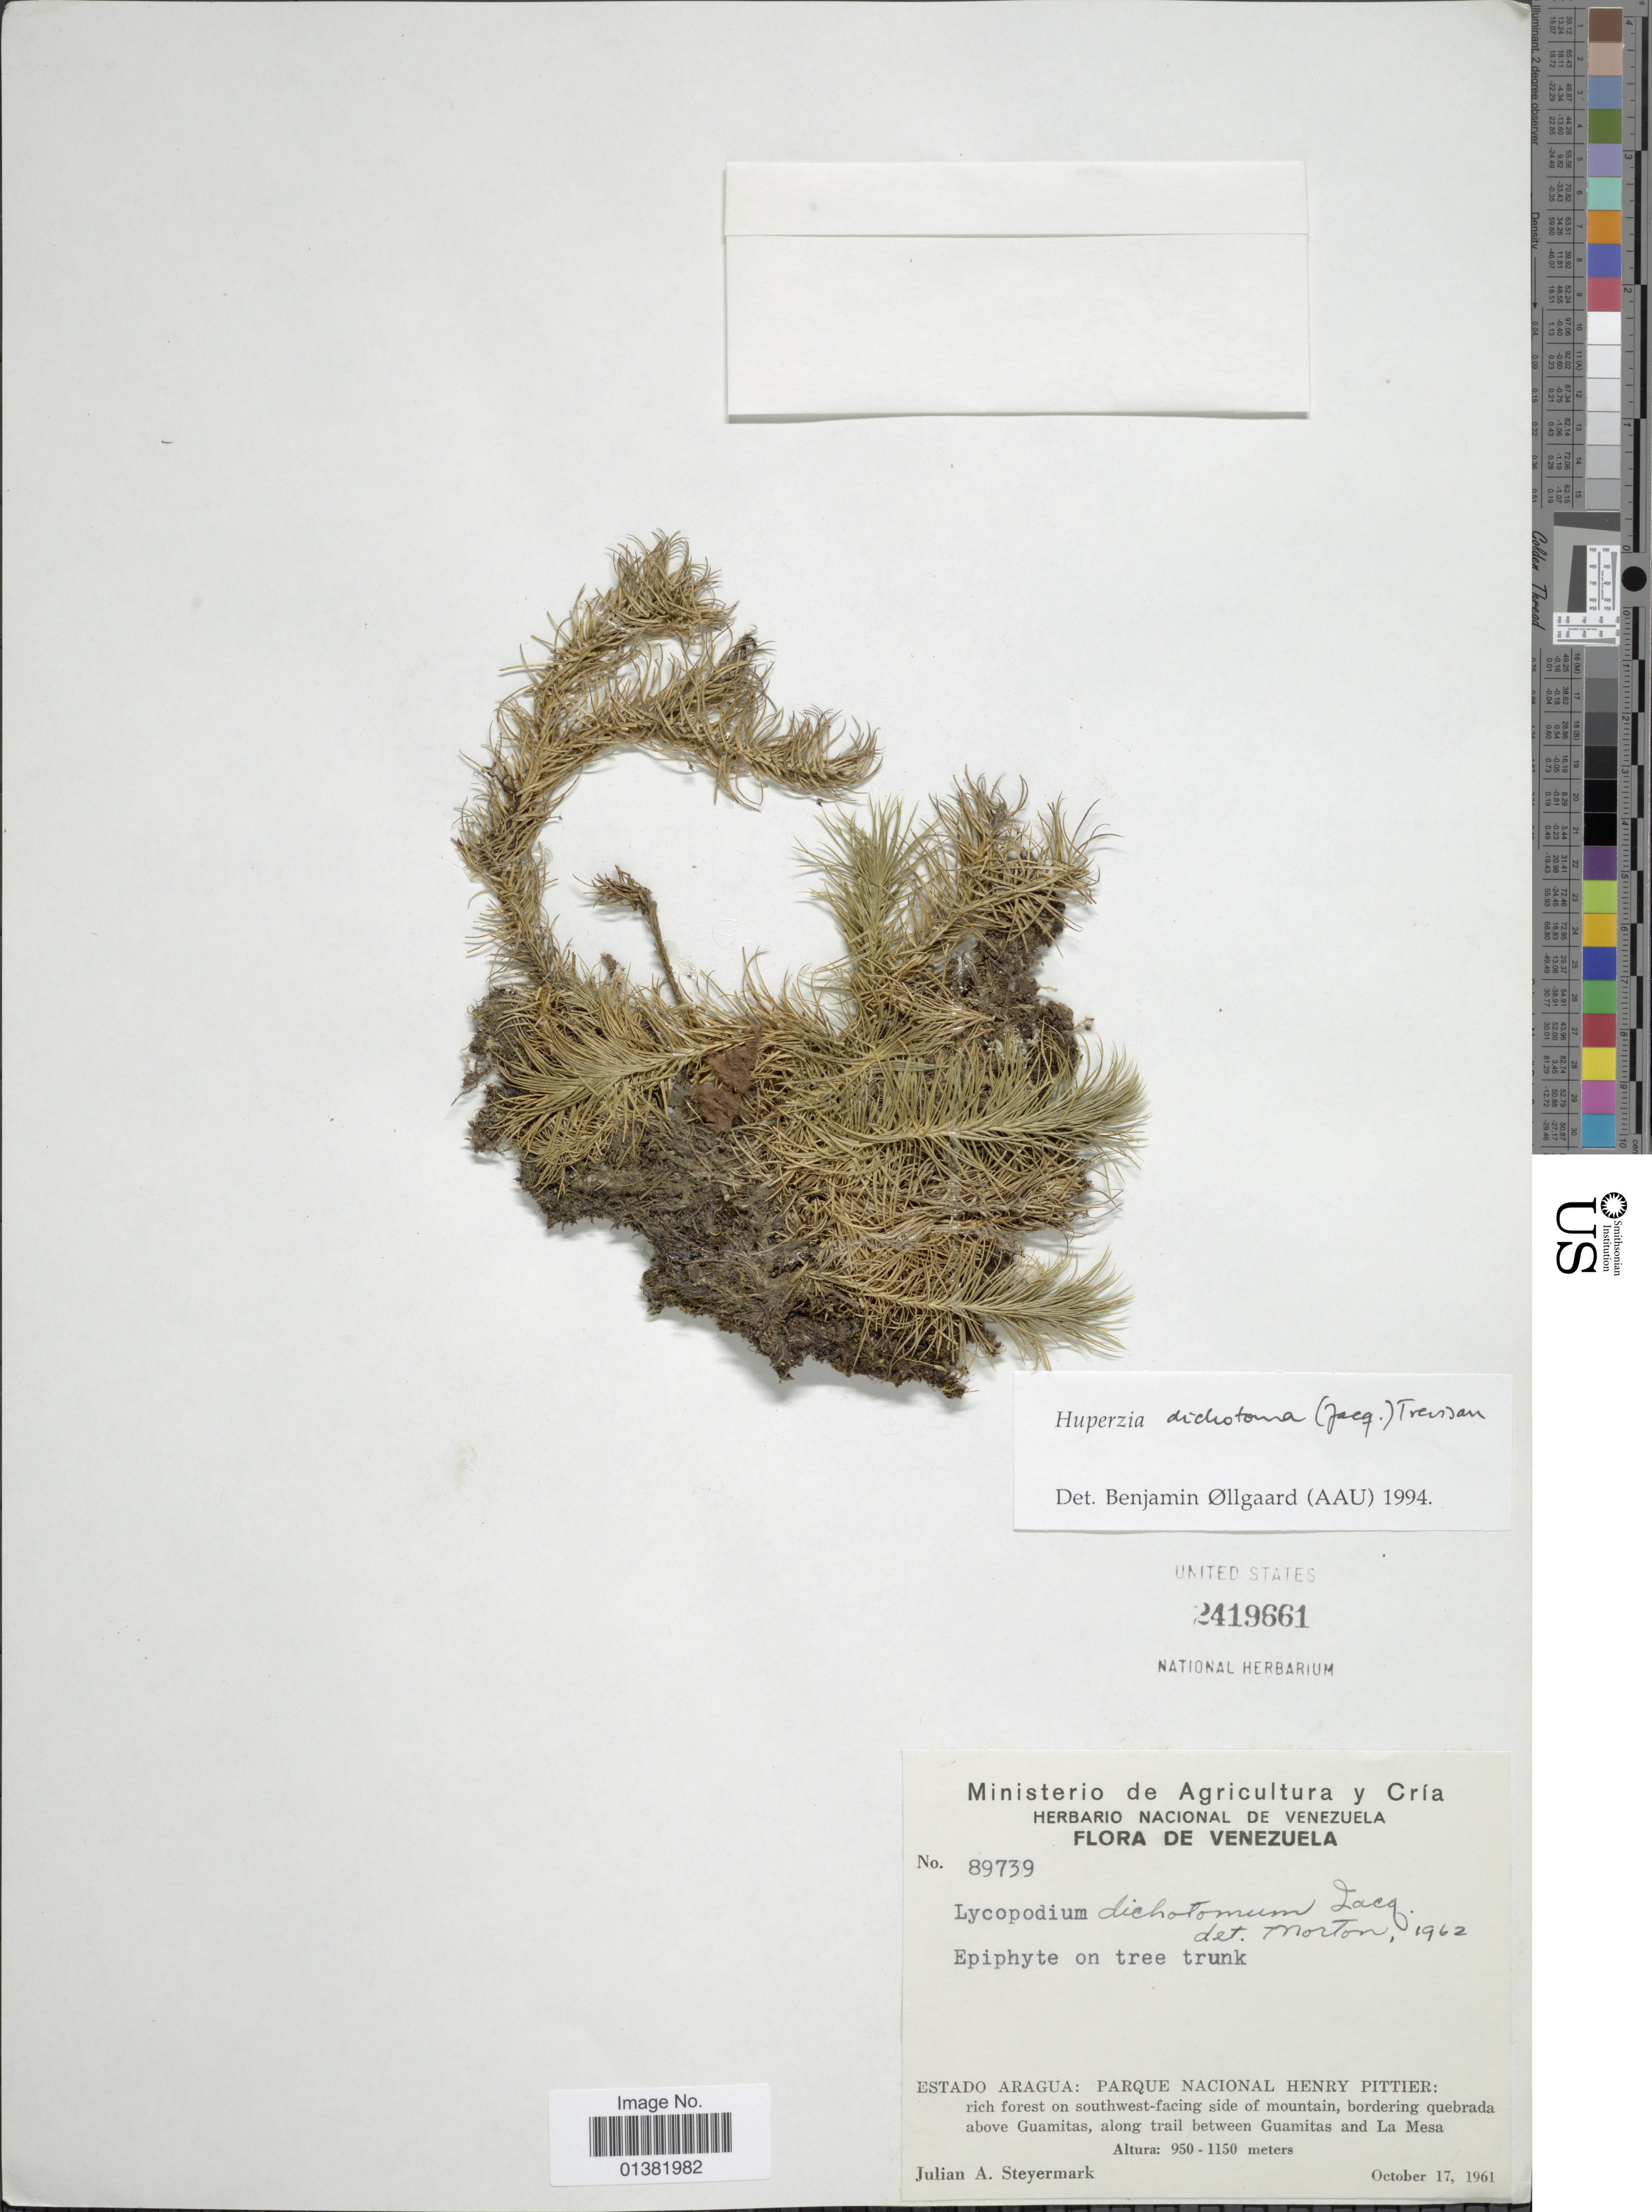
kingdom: Plantae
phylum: Tracheophyta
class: Lycopodiopsida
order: Lycopodiales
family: Lycopodiaceae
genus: Phlegmariurus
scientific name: Phlegmariurus dichotomus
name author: (Jacq.) W.H. Wagner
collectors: J. Steyermark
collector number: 89739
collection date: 1961-10-17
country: Venezuela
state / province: Aragua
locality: Parque Nacional Henry Pittier: rich forest on southwest-facing side of mountain, bordering quebrada above Guamitas, along trail between Guamitas and La Mesa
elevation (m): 950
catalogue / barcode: US 2419661